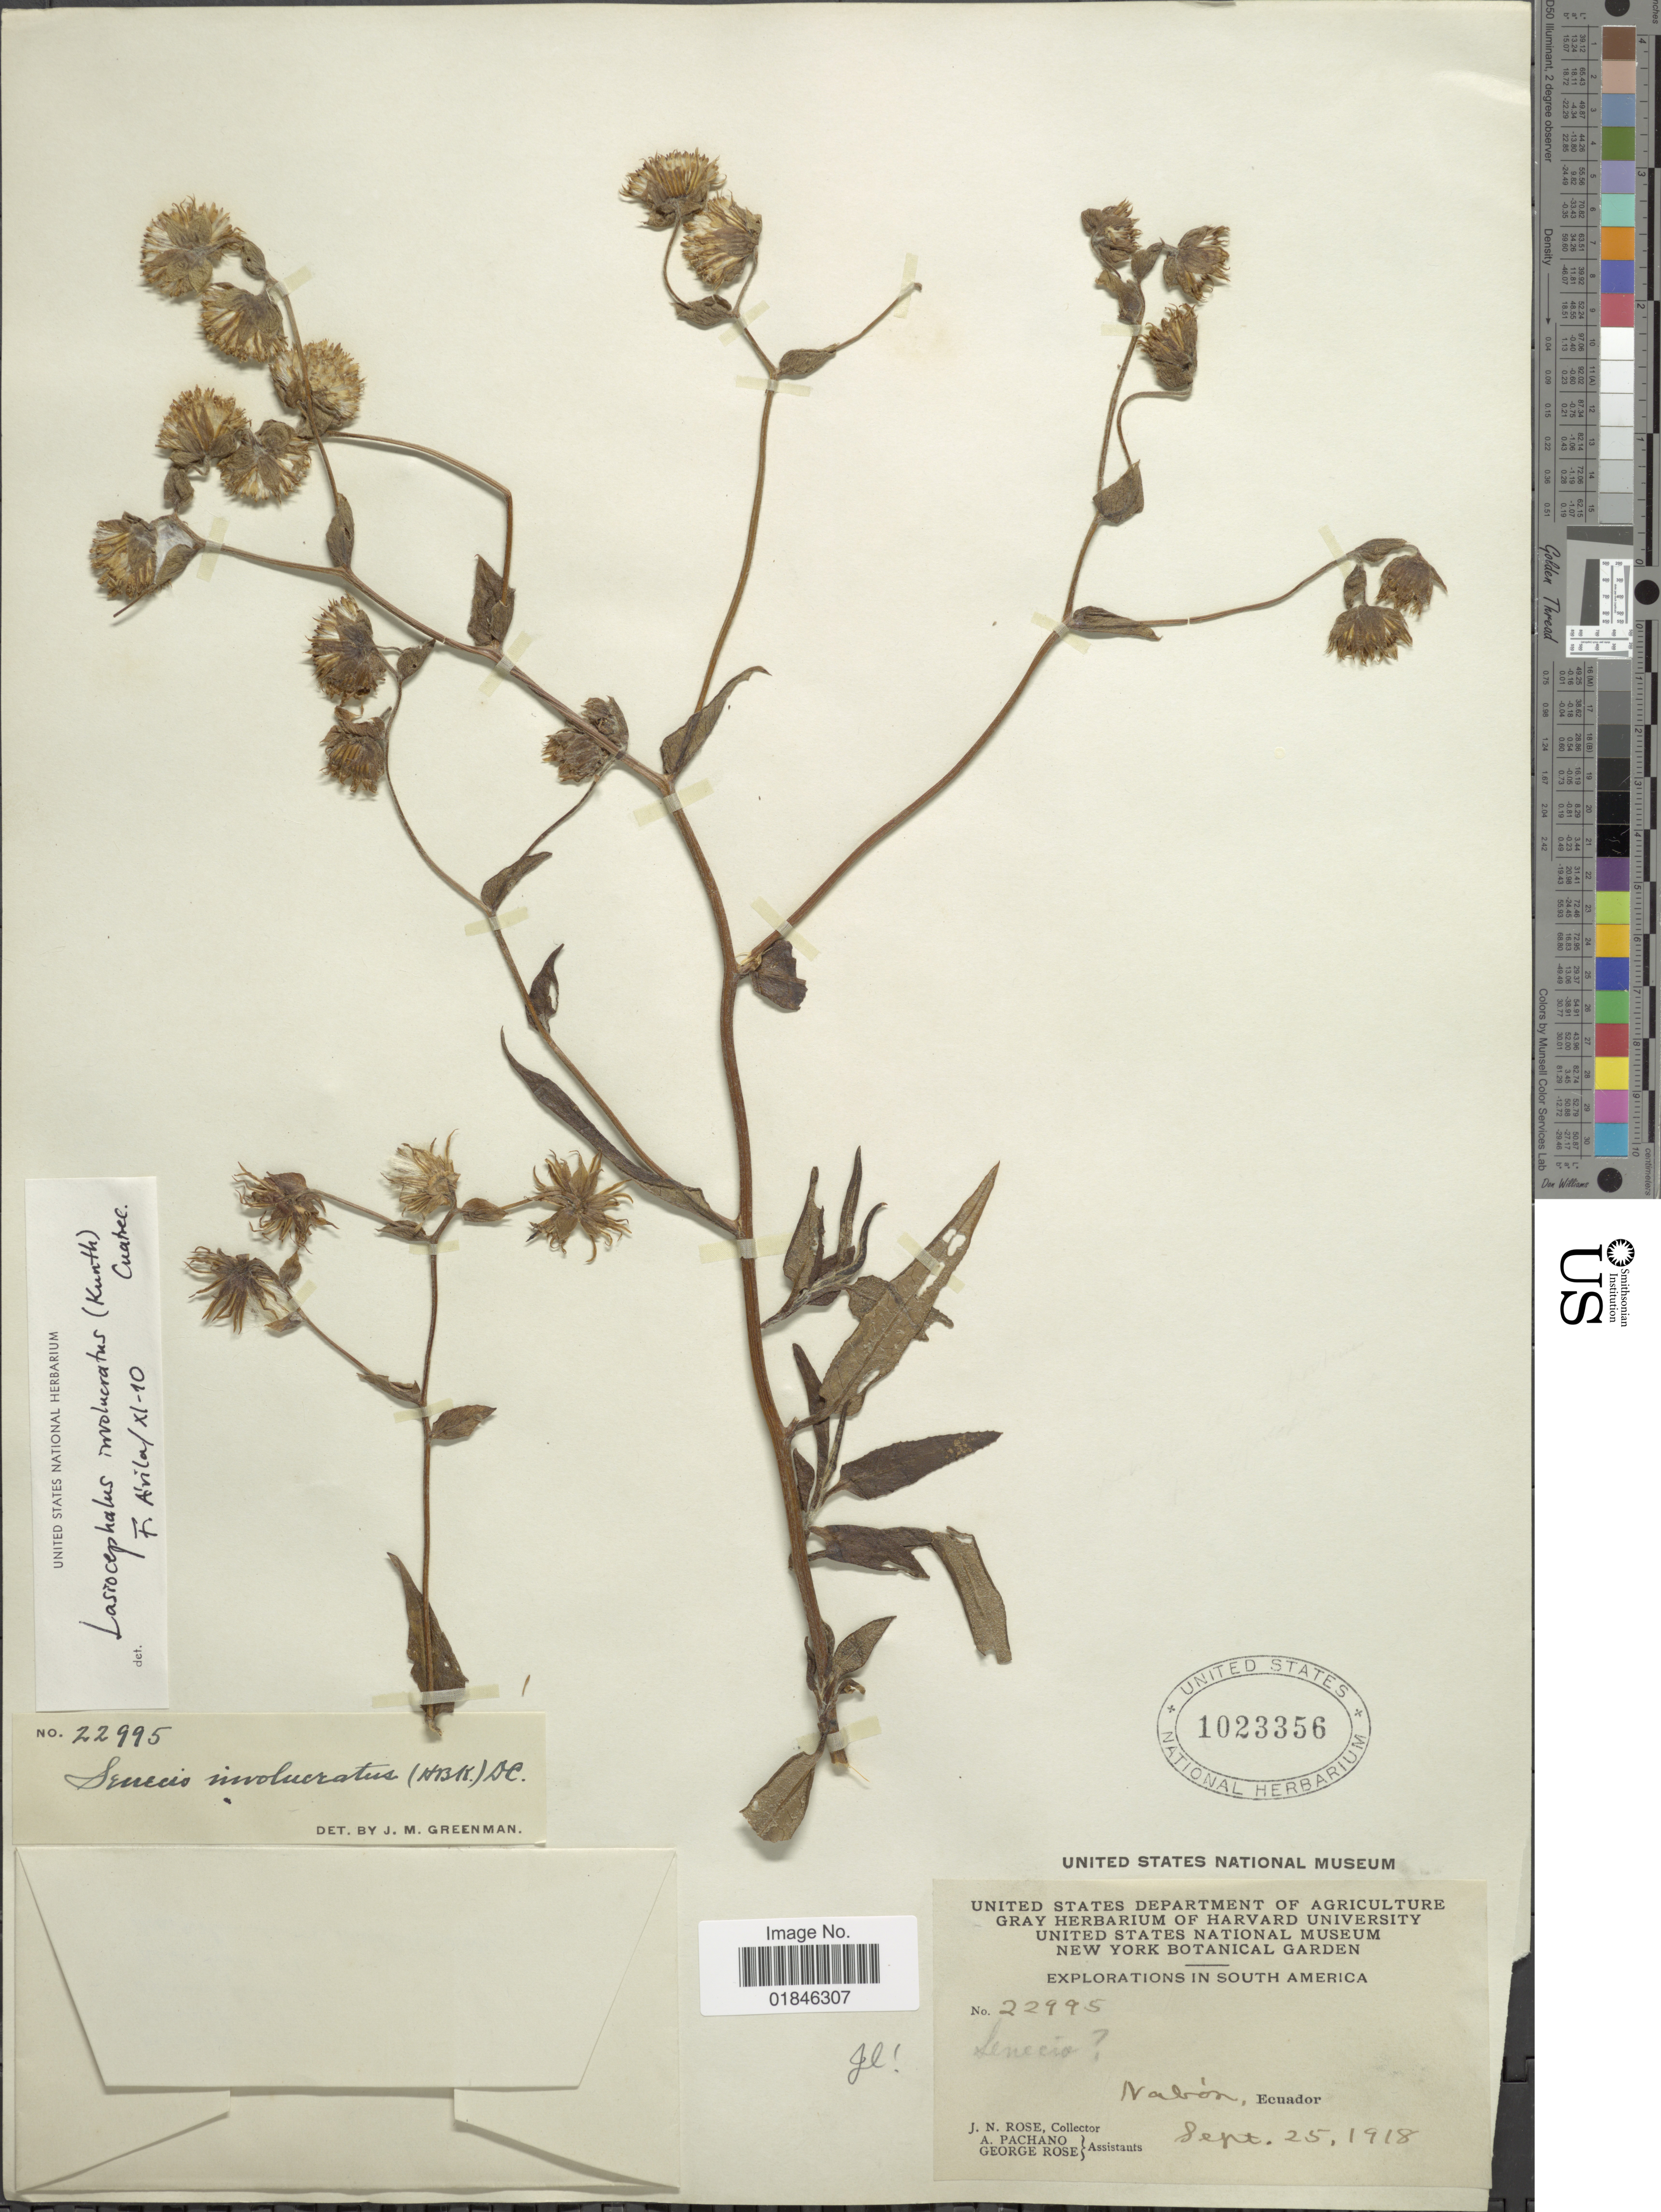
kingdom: Plantae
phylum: Tracheophyta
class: Magnoliopsida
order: Asterales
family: Asteraceae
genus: Senecio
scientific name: Senecio involucratus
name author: (Kunth) DC.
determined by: Salomon, Luciana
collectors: J. N. Rose, A. Pachano & G. Rose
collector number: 22995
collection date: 1918-09-25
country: Ecuador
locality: Nabón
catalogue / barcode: US 1023356